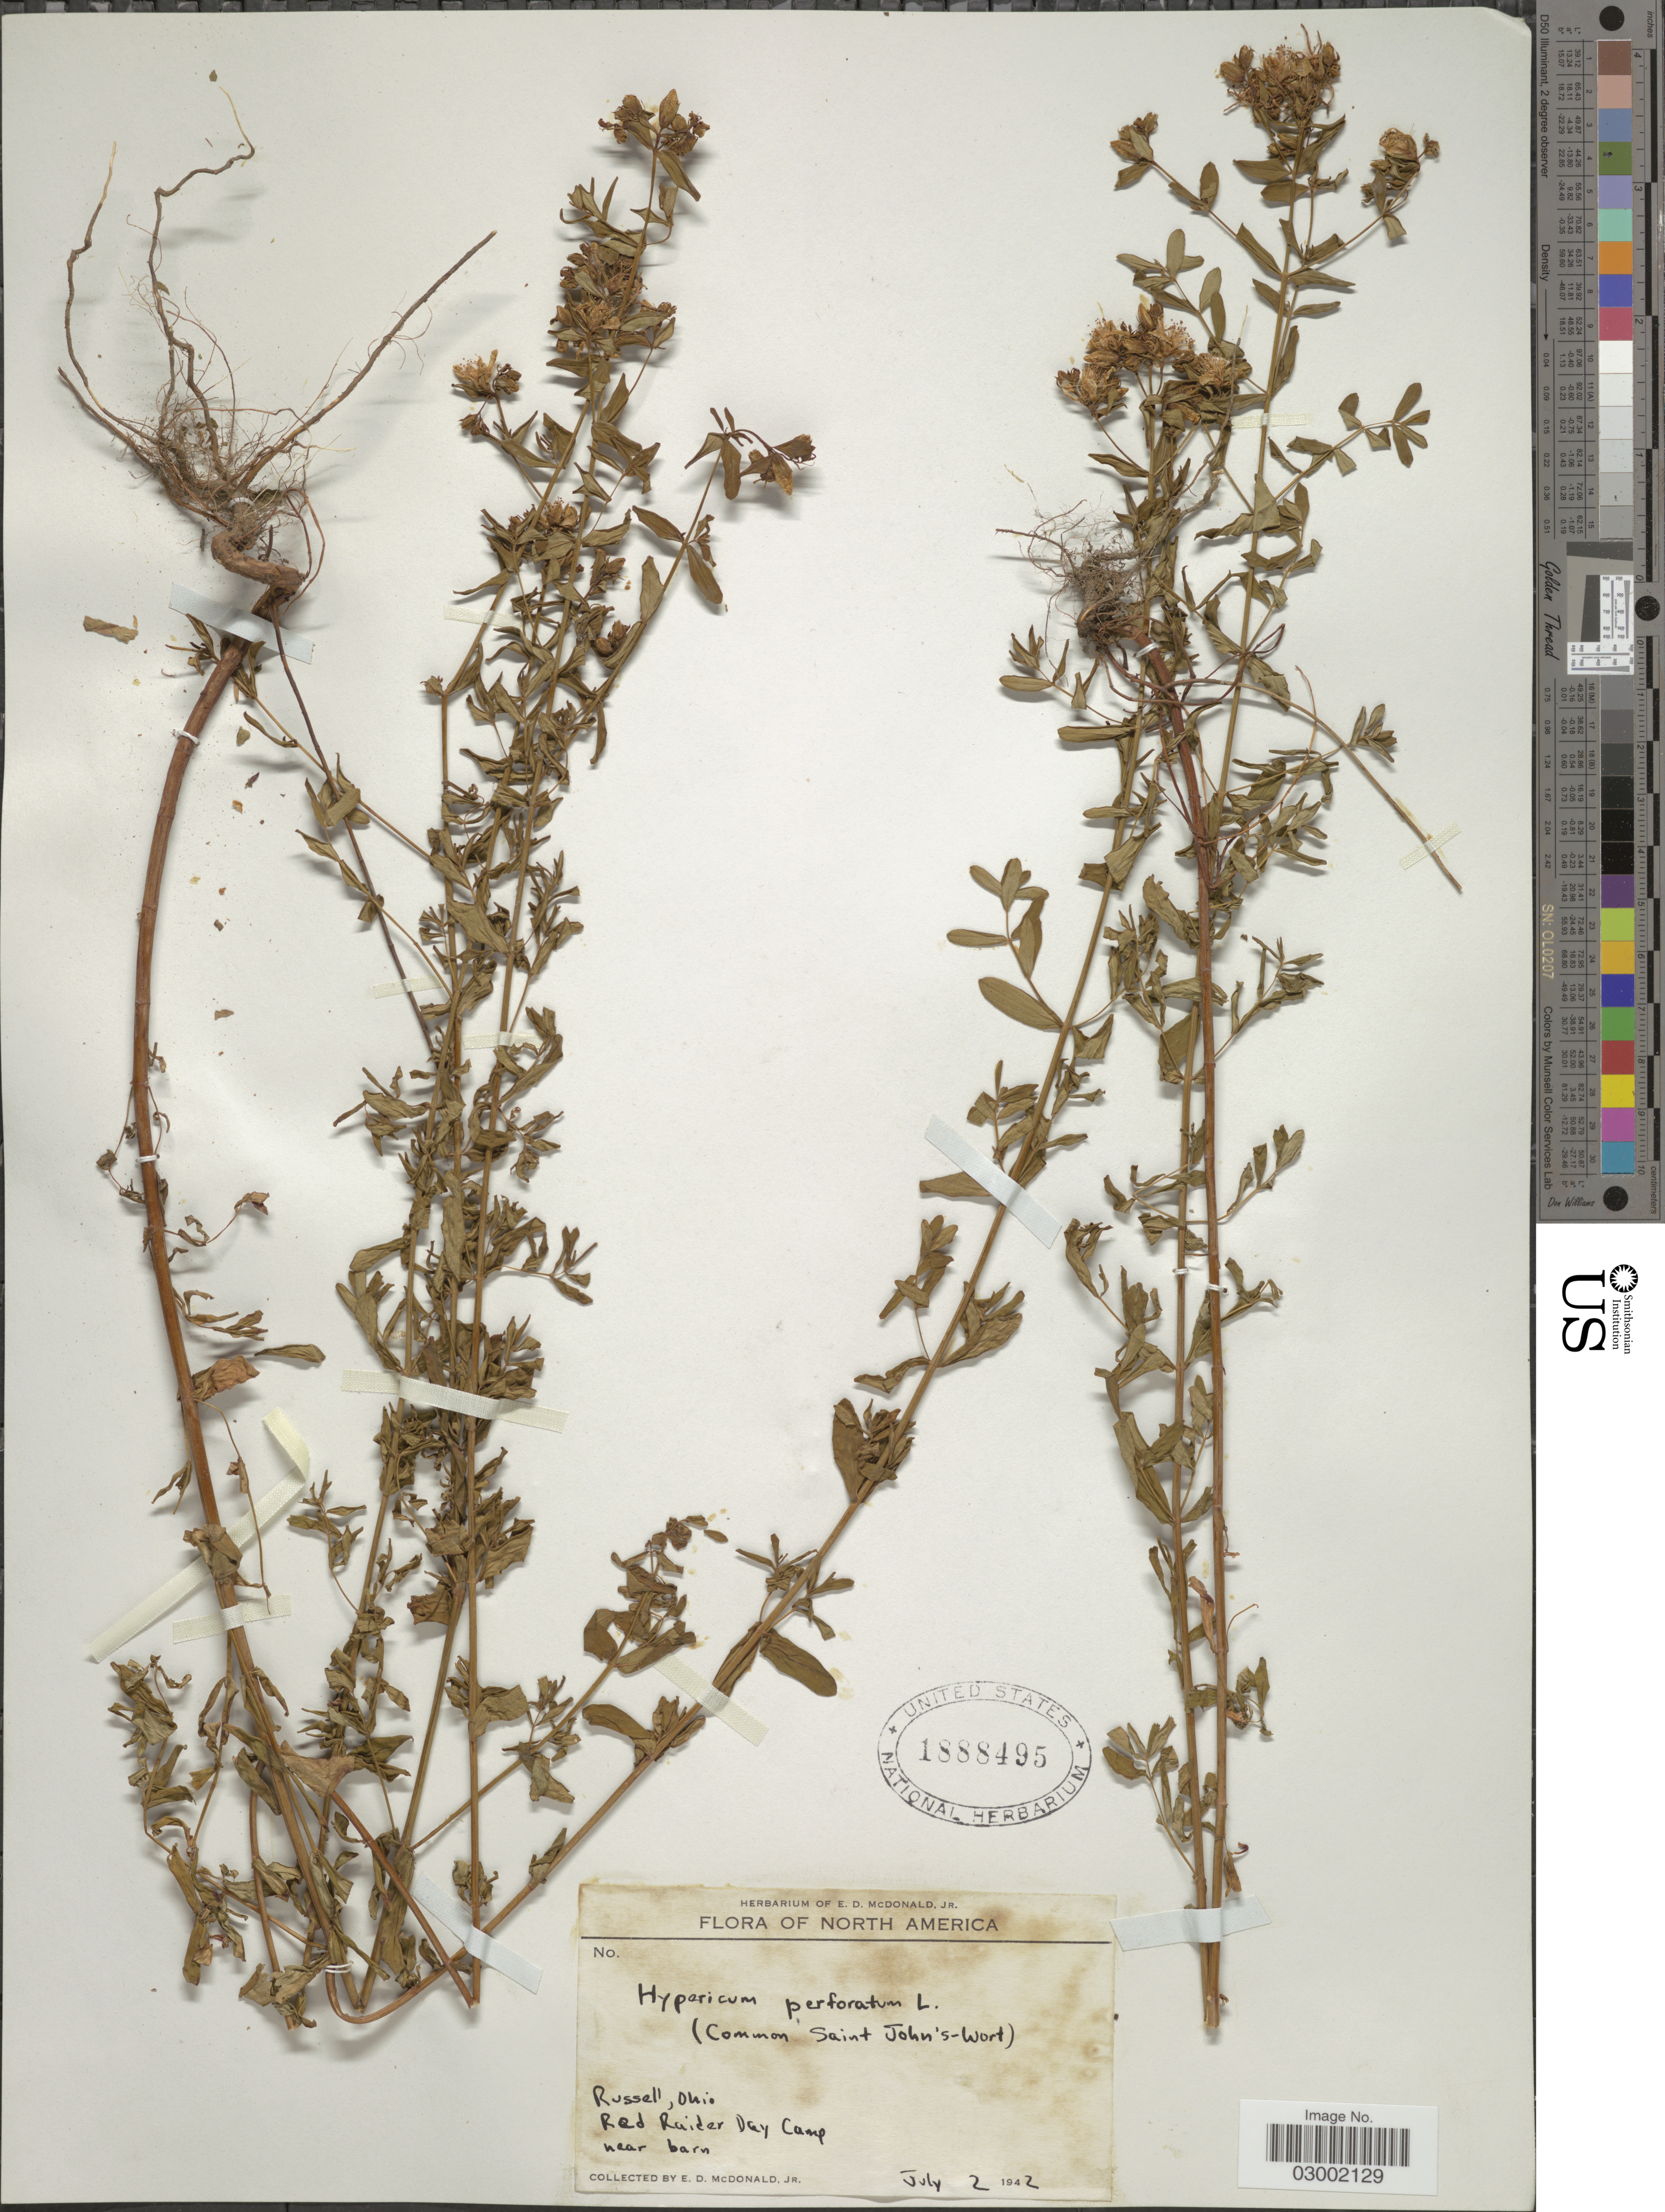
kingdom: Plantae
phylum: Tracheophyta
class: Magnoliopsida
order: Malpighiales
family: Hypericaceae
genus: Hypericum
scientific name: Hypericum perforatum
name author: L.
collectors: E. D. McDonald Jr.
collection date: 1942-07-02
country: United States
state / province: Ohio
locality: Russell, Ohio. Red Raider Day Camp near barn.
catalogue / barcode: US 1888495